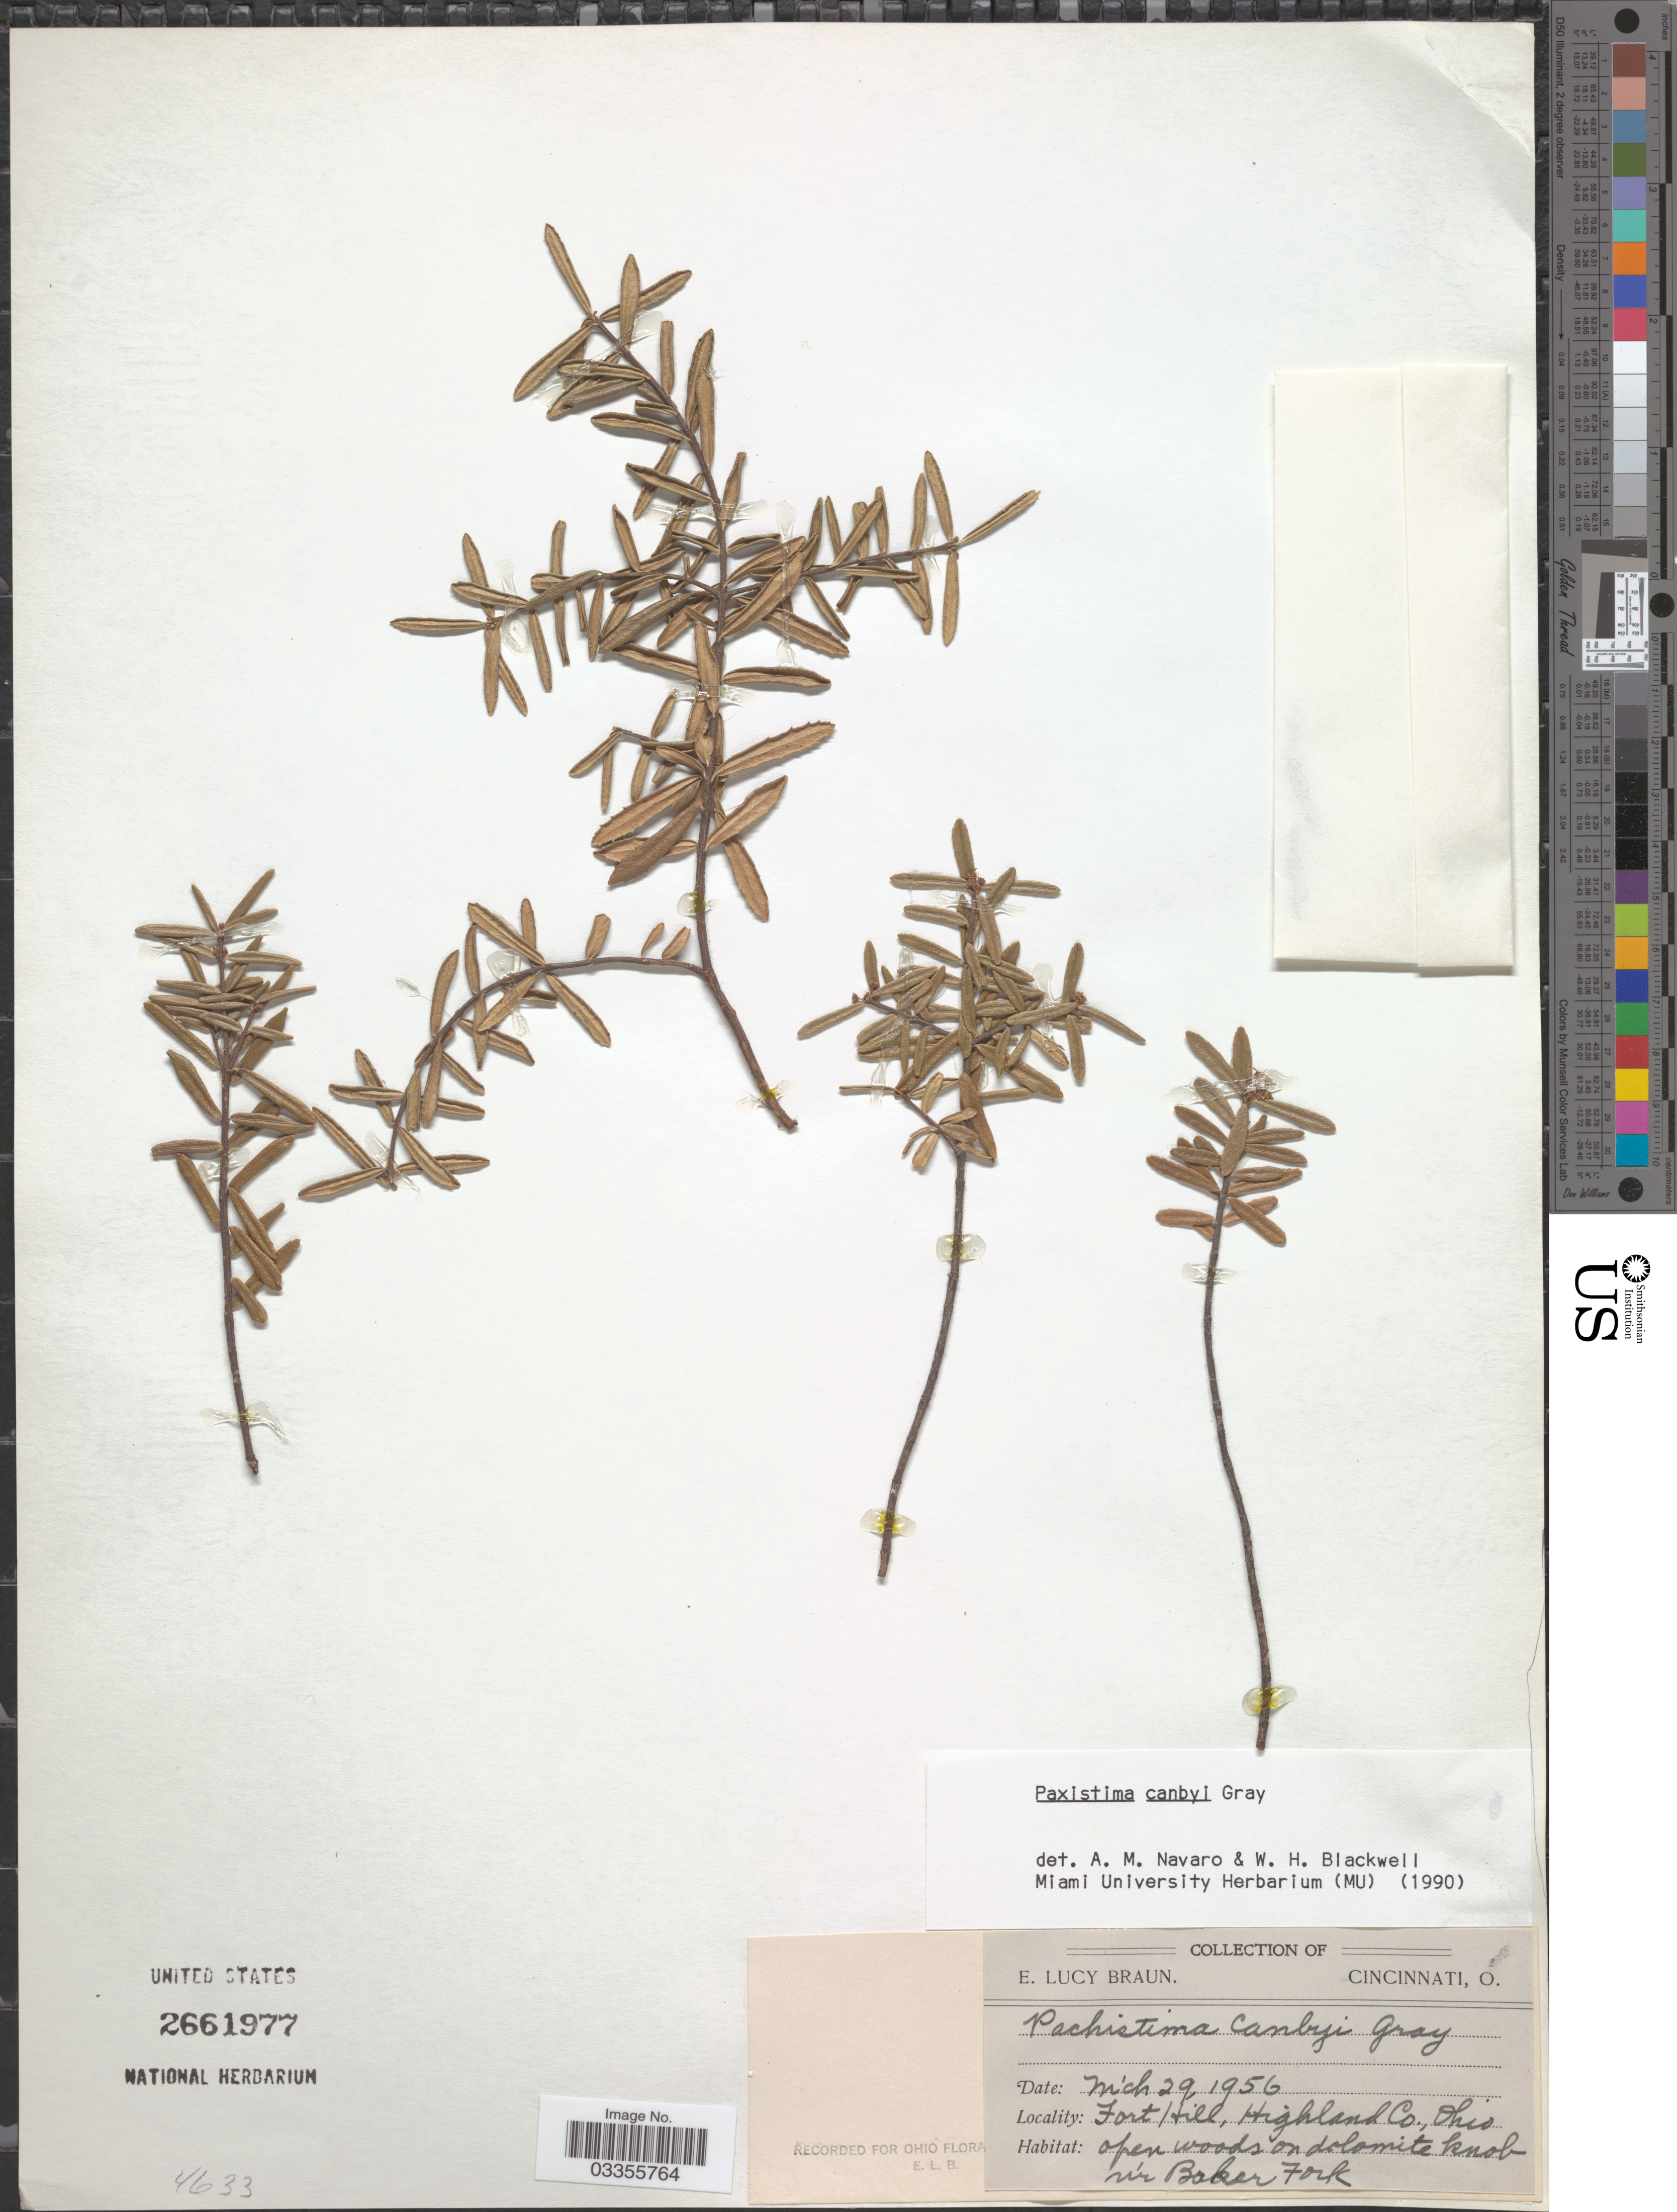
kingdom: Plantae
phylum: Tracheophyta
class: Magnoliopsida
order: Celastrales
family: Celastraceae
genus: Paxistima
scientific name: Paxistima canbyi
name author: A. Gray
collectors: E. L. Braun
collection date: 1956-03-29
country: United States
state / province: Ohio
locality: Fort Hill, Highland Co. Open woods on dolomite knob n'r Baker Fork.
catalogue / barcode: US 2661977